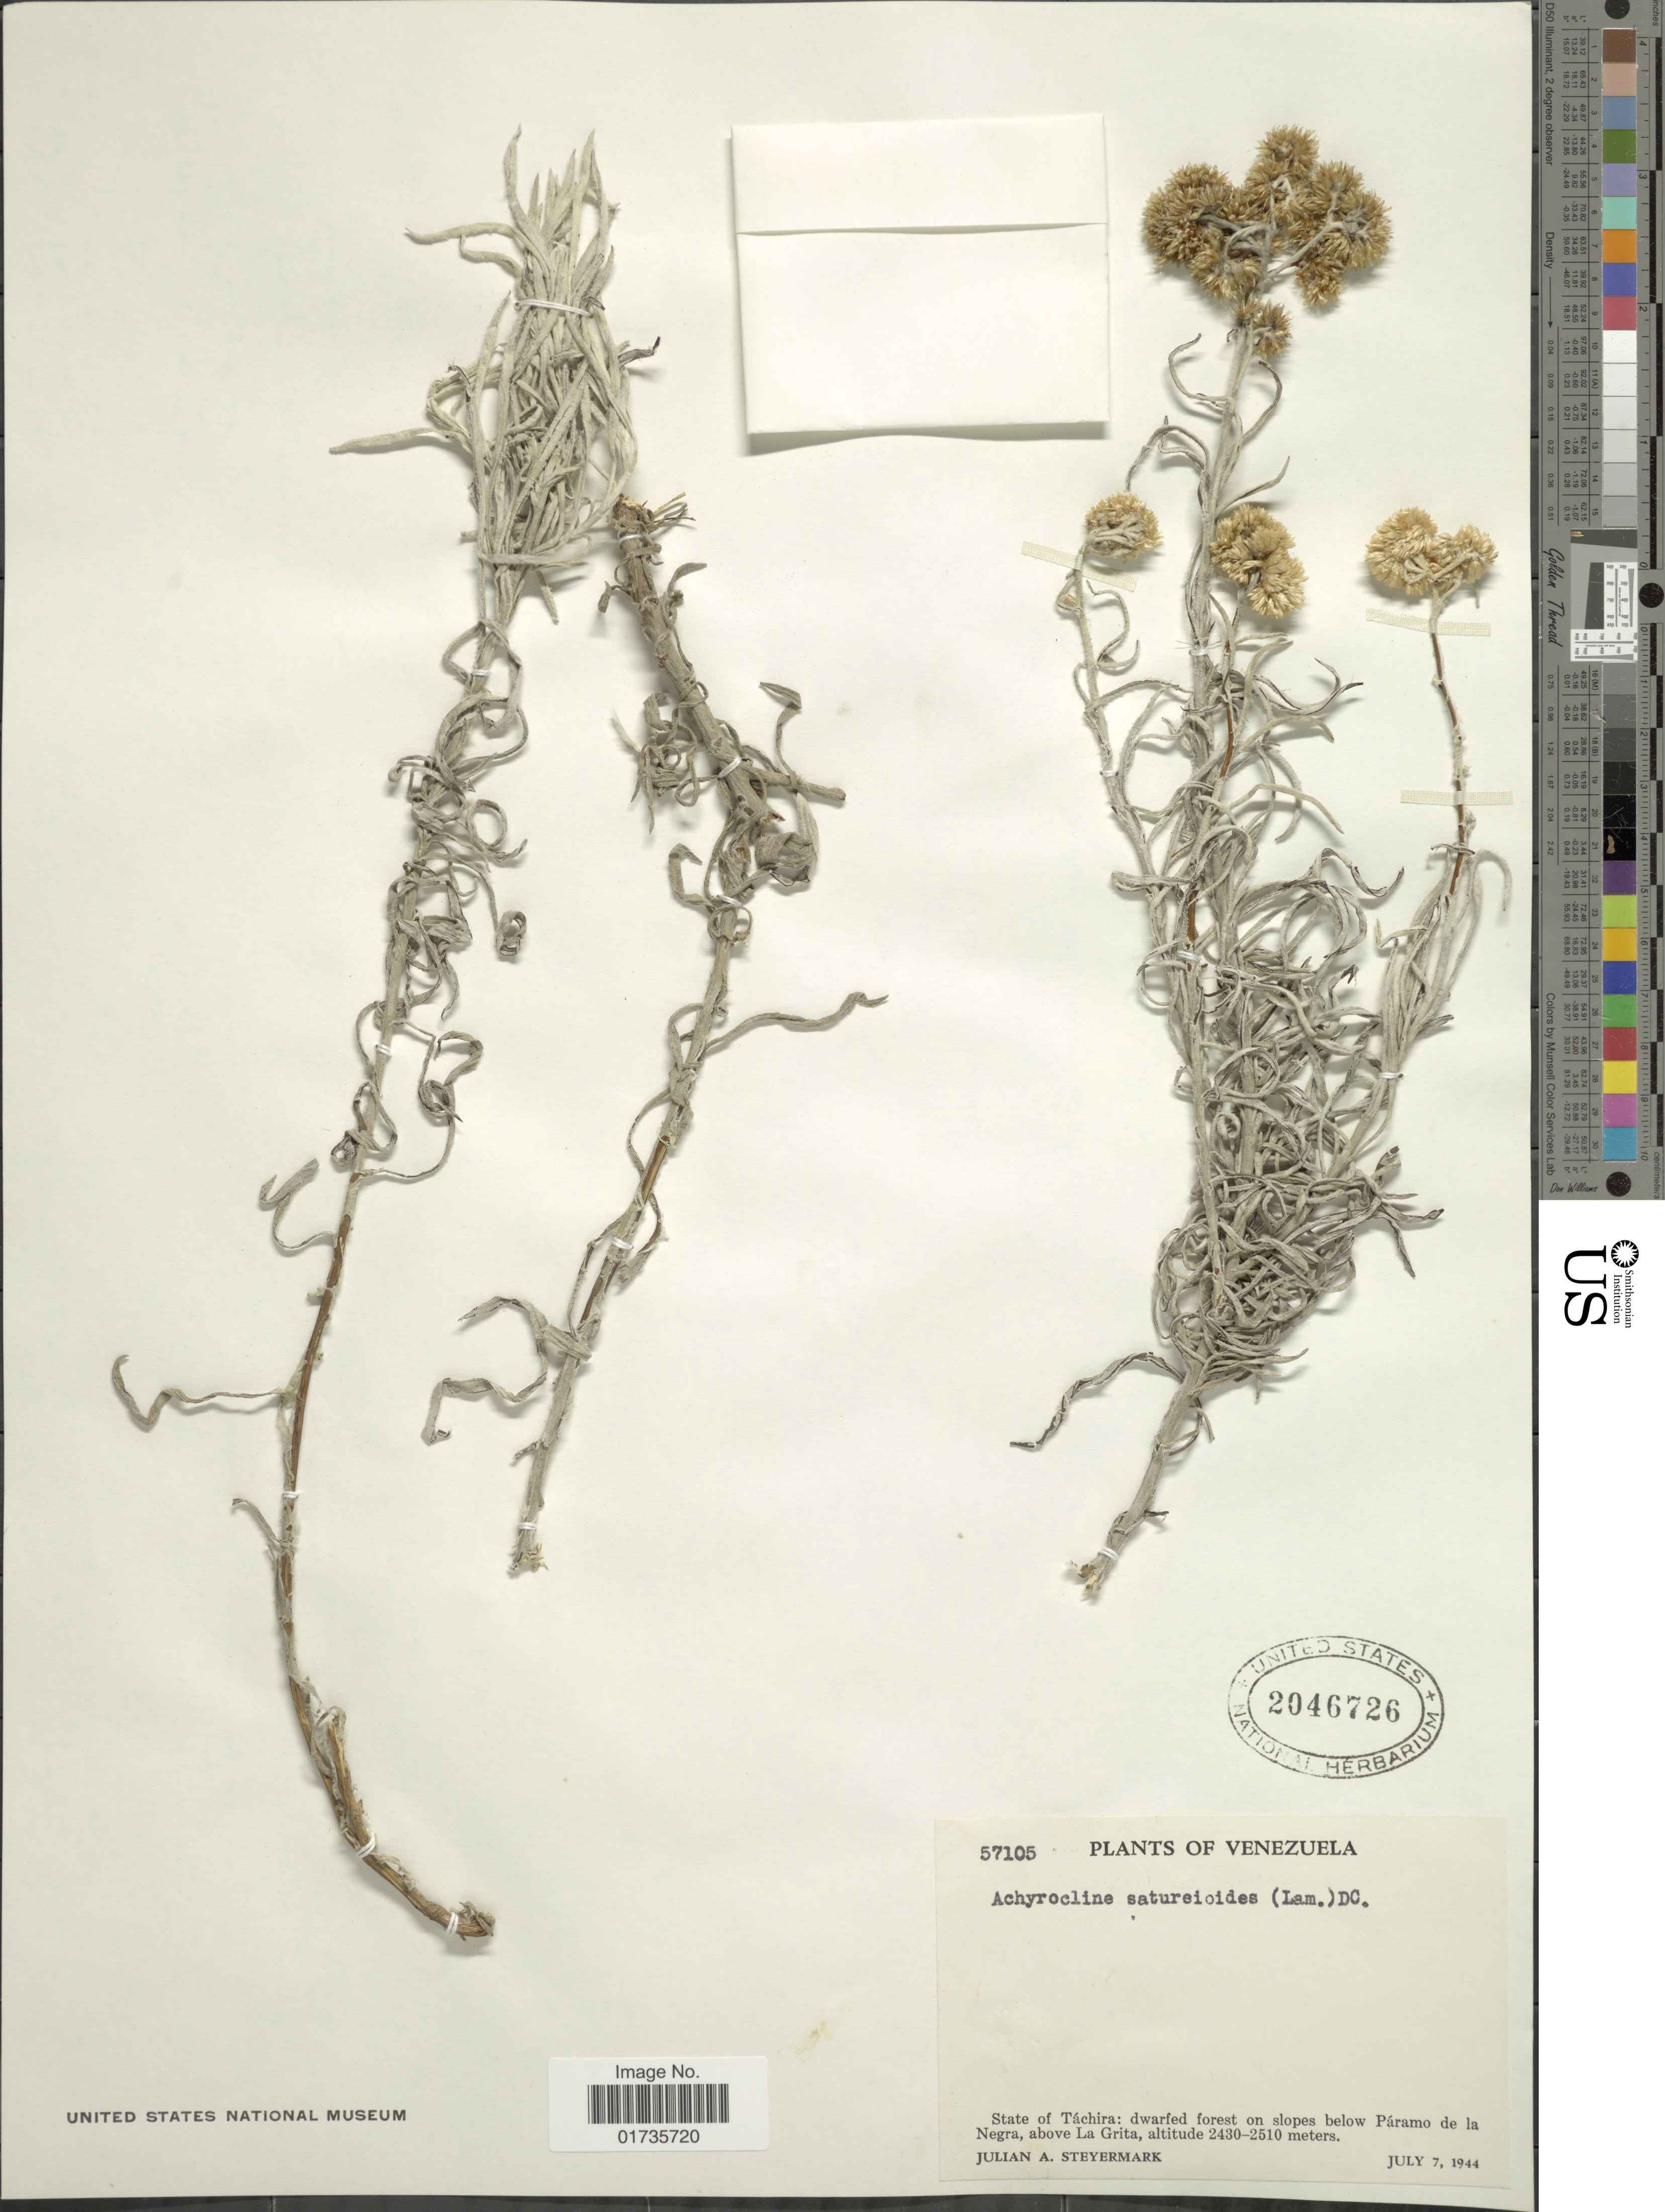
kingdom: Plantae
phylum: Tracheophyta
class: Magnoliopsida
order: Asterales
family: Asteraceae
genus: Achyrocline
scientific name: Achyrocline satureioides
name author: (Lam.) DC.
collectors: J. Steyermark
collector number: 57105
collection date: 1944-07-07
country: Venezuela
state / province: Tachira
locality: Dwarfed forest on slopes below Páramo de la Negra, above La Grita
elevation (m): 2430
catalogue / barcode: US 2046726